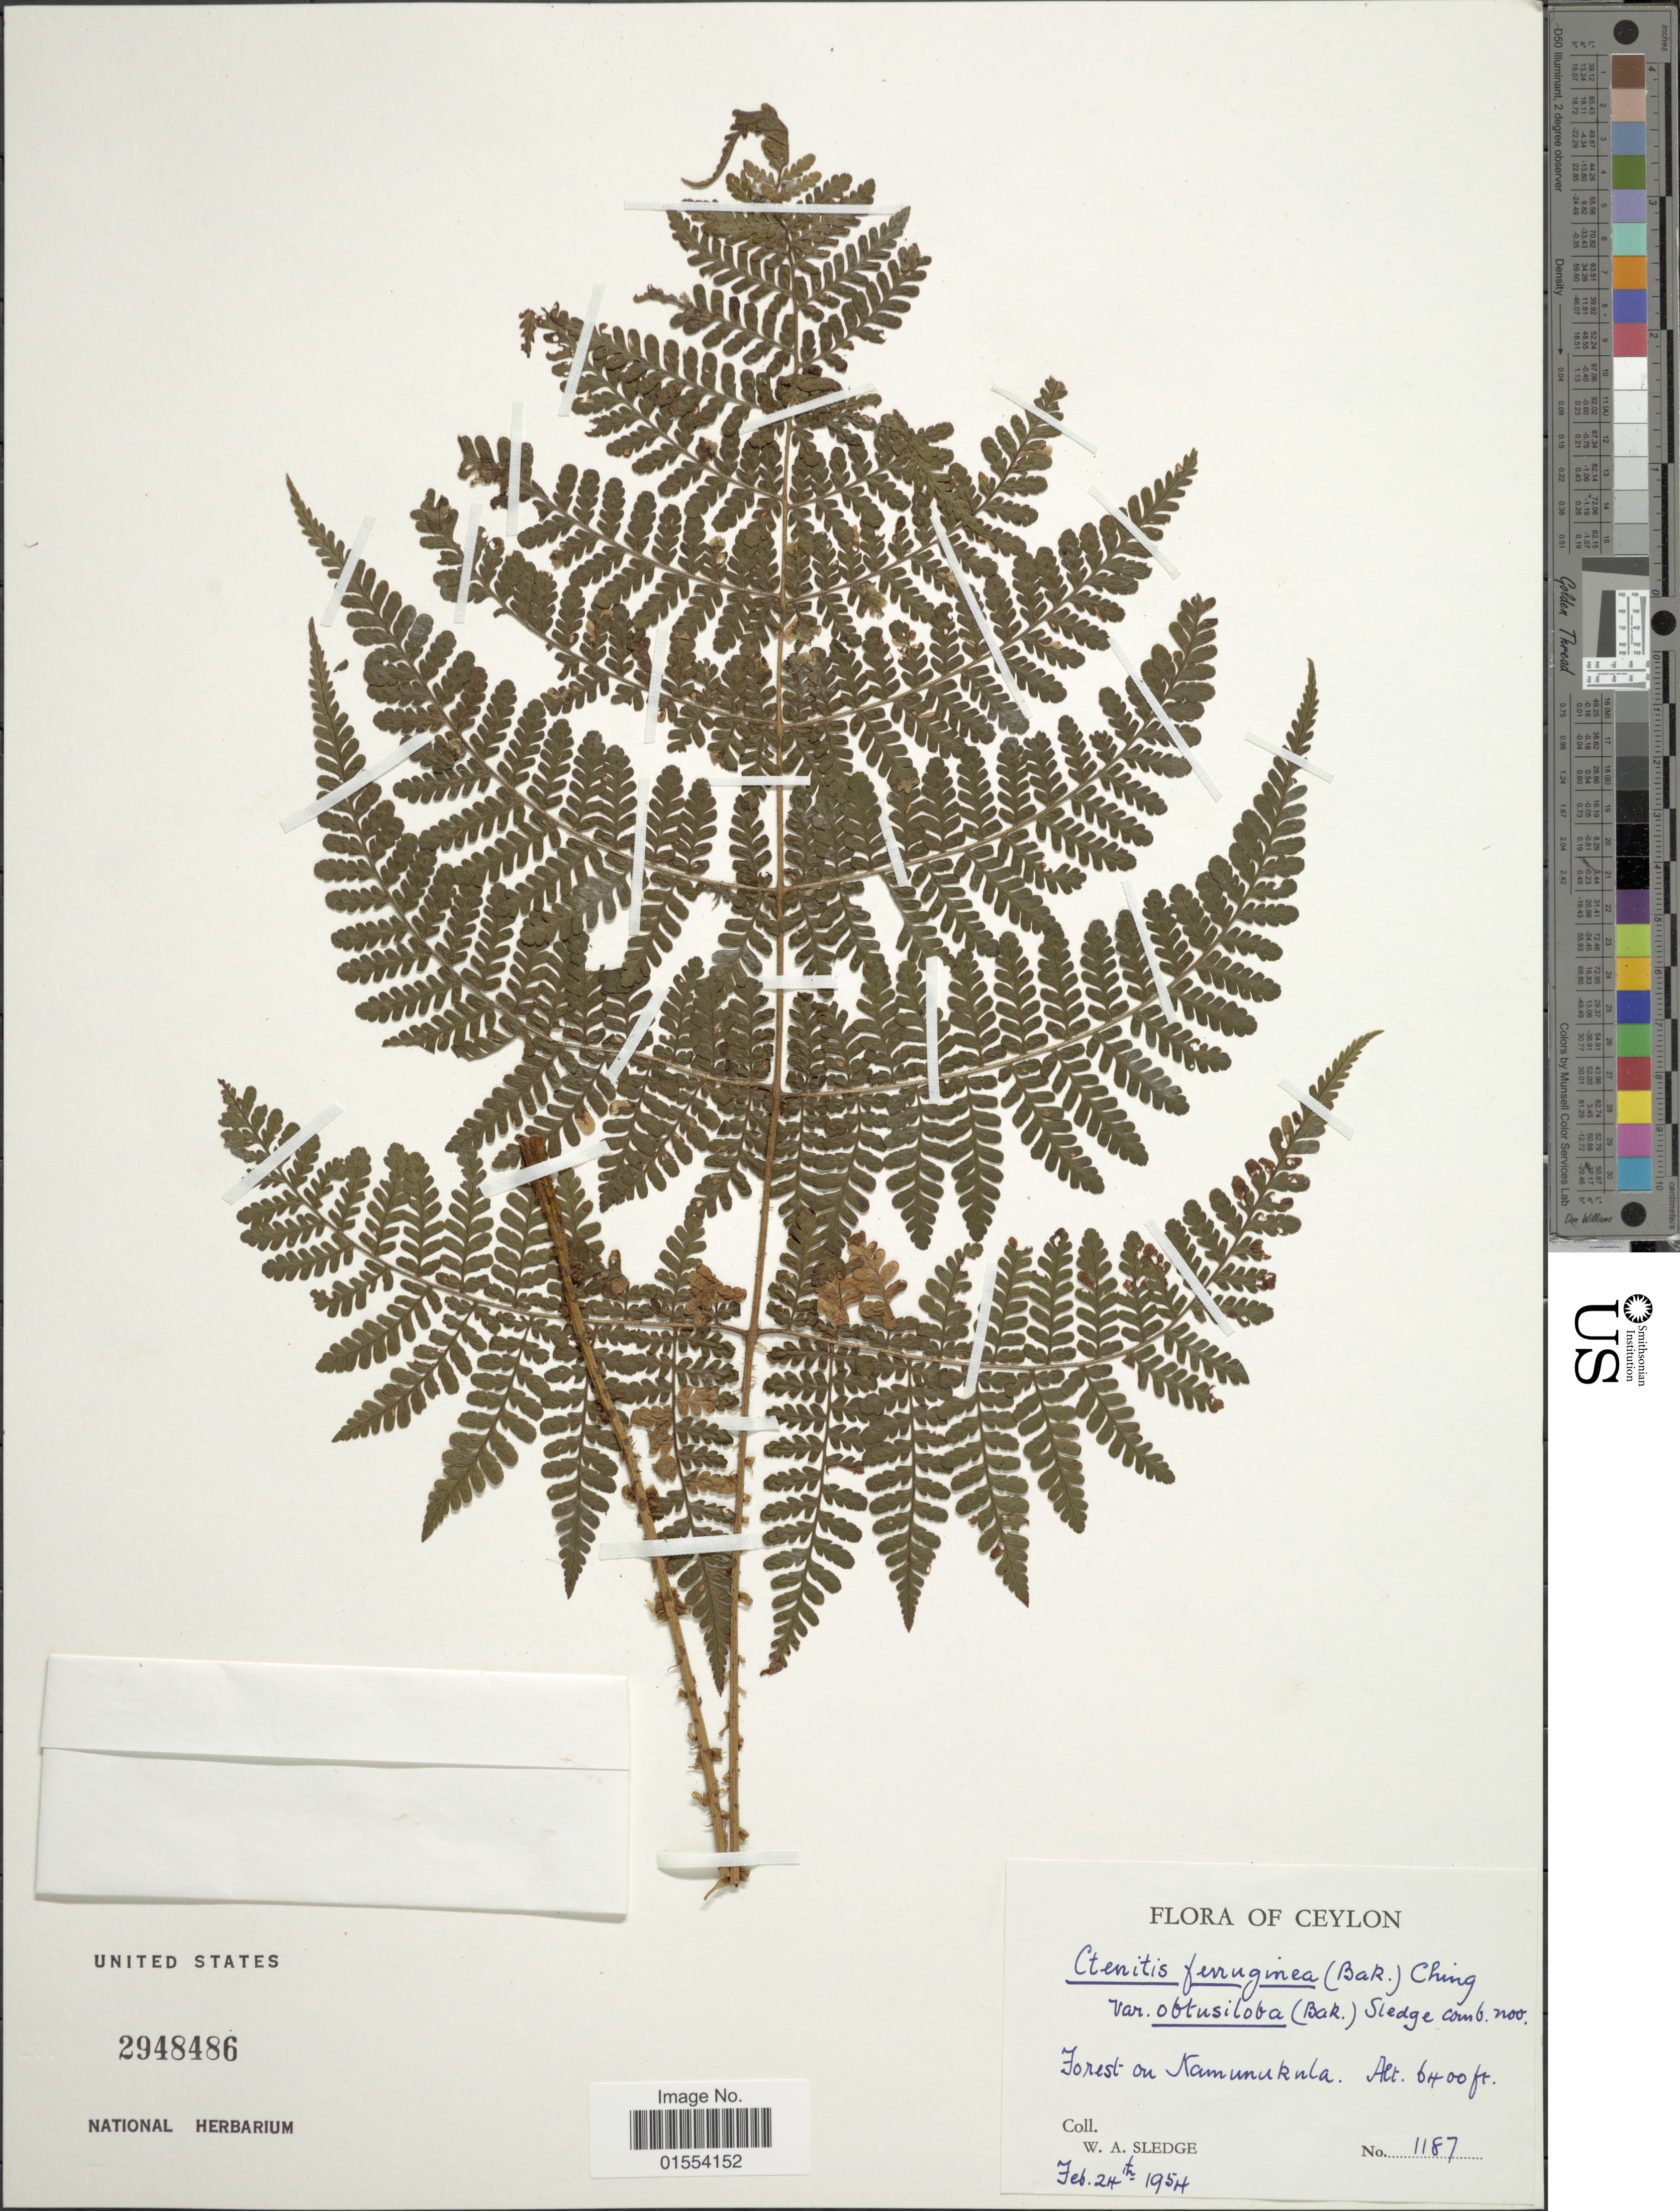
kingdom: Plantae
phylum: Tracheophyta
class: Polypodiopsida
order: Polypodiales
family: Dryopteridaceae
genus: Dryopteris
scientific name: Dryopteris ferruginea var. obtusiloba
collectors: W. A. Sledge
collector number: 1187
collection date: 1954-02-24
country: Sri Lanka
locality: Ceylon, Forest on Kamunukula. [interpreted]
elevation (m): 1951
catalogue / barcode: US 2948486